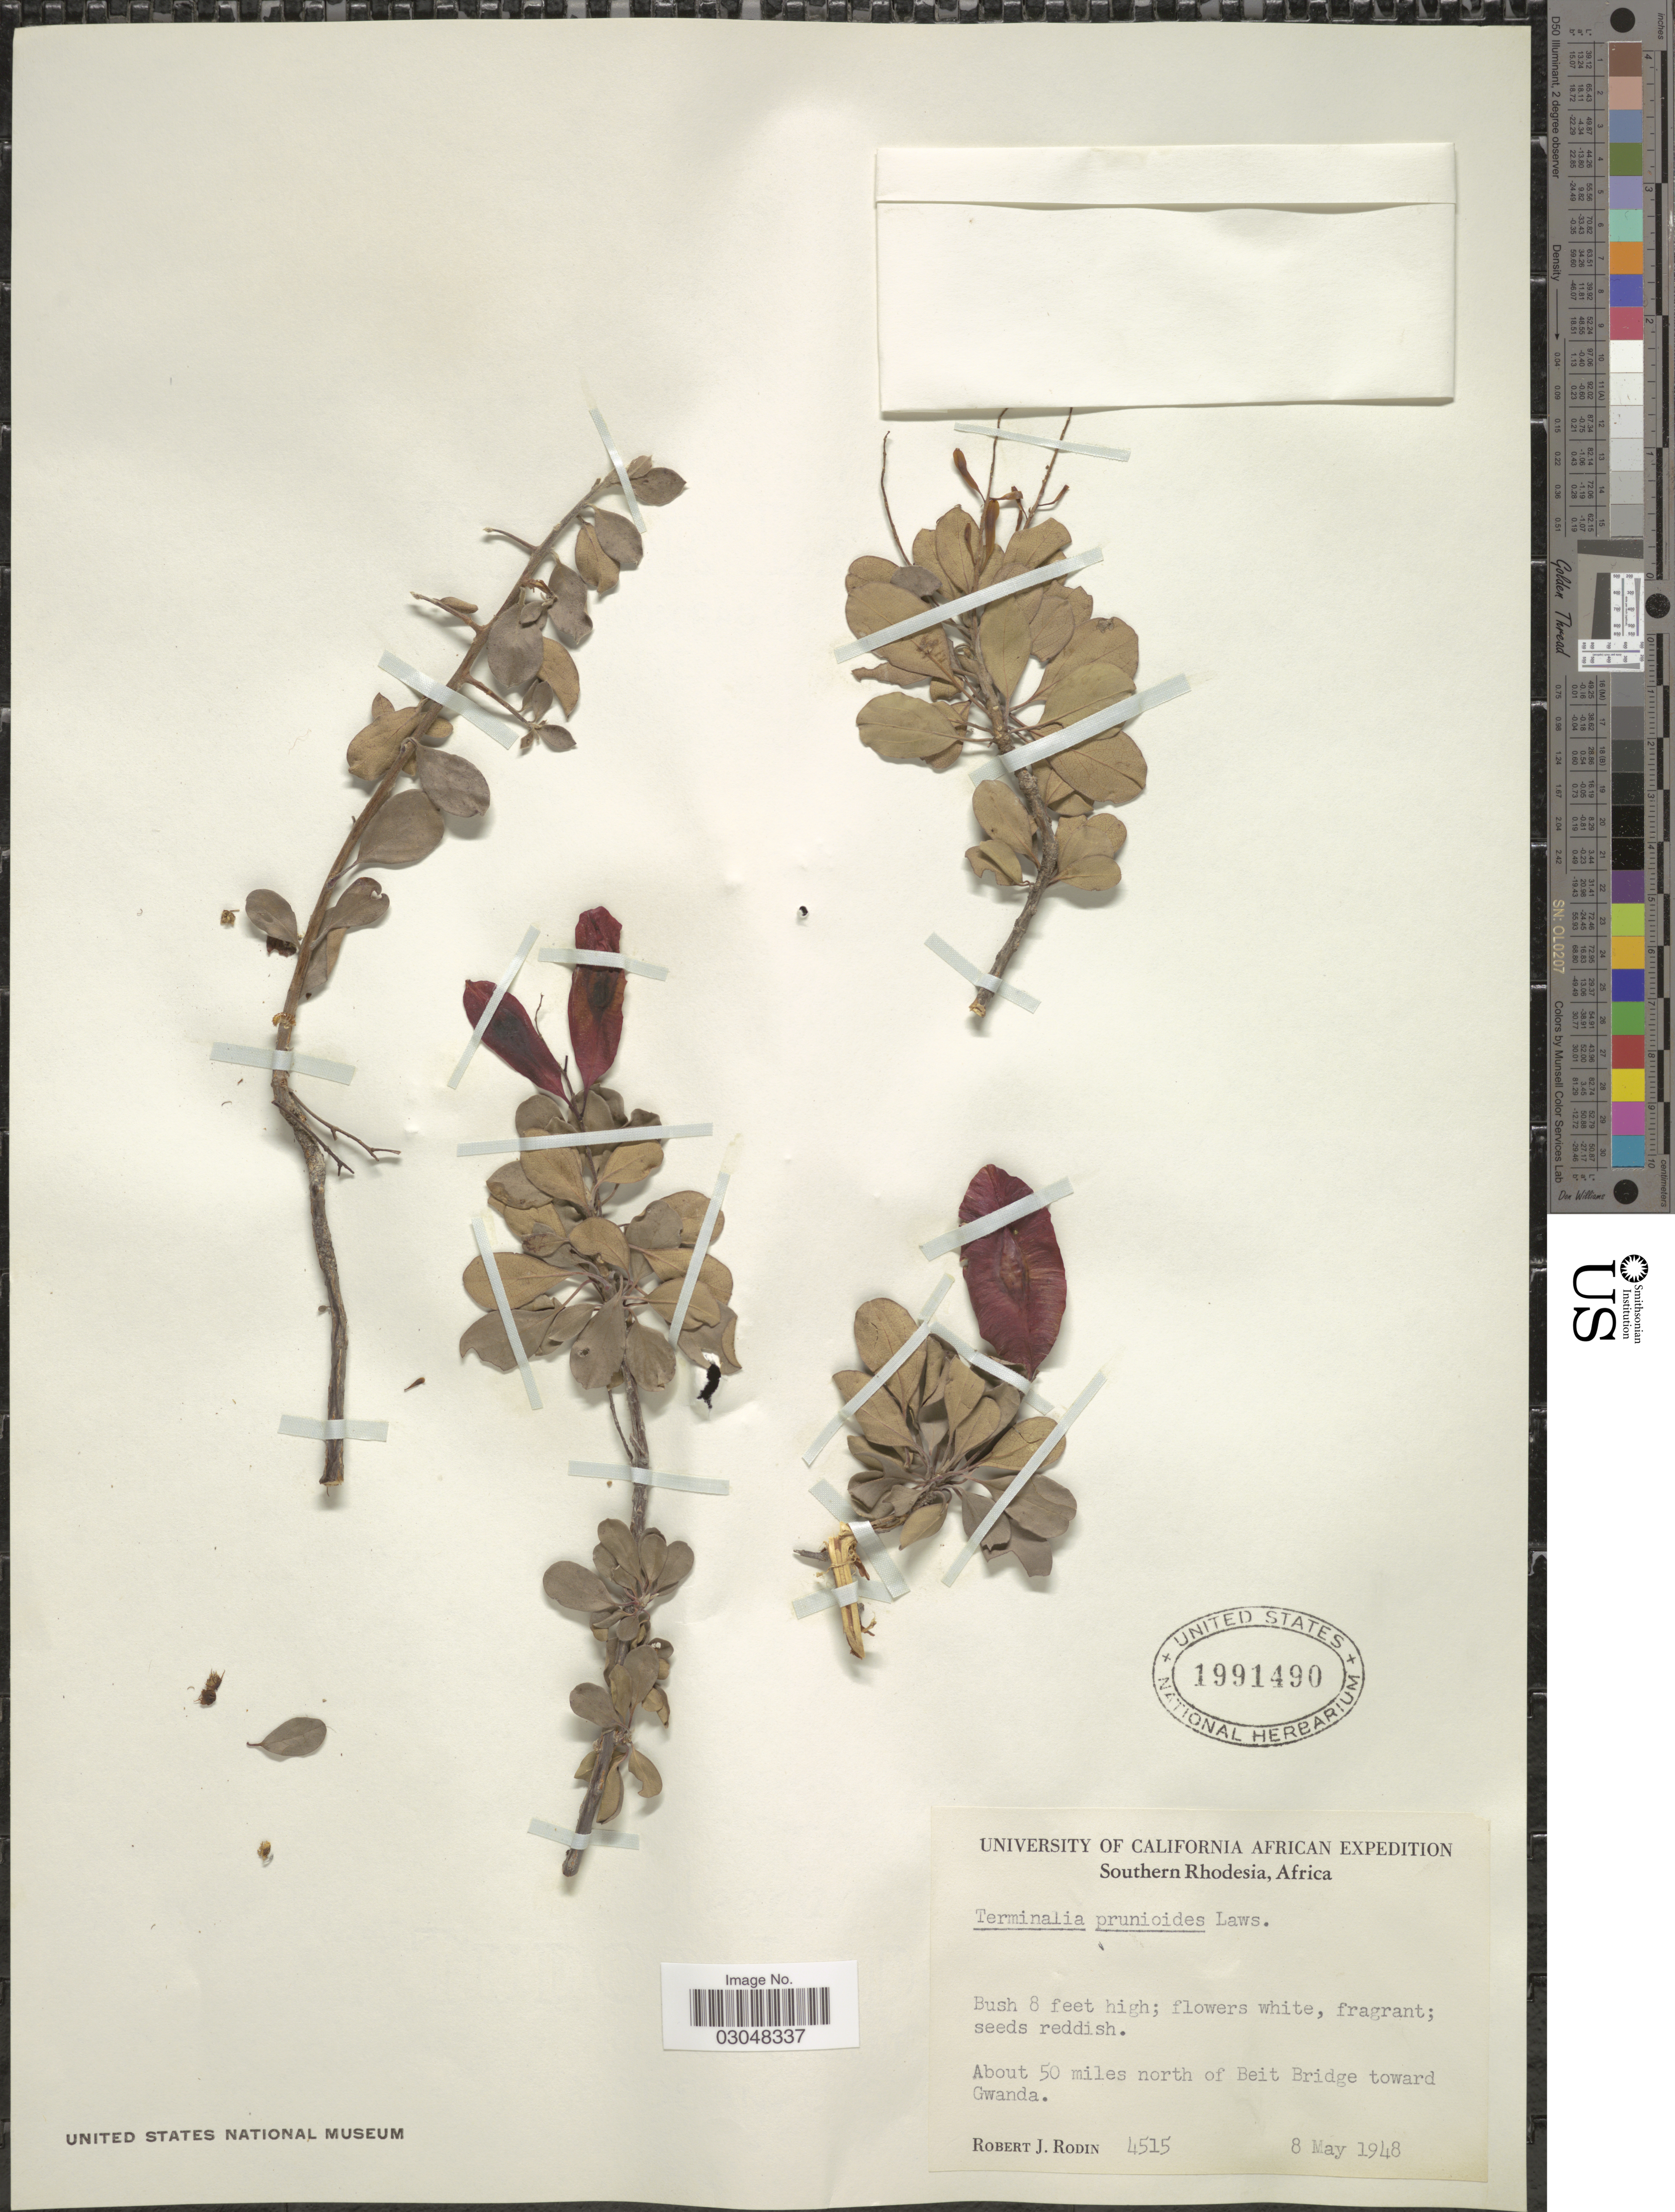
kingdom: Plantae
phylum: Tracheophyta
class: Magnoliopsida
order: Myrtales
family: Combretaceae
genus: Terminalia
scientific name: Terminalia prunioides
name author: M.A. Lawson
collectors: R. J. Rodin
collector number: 4515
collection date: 1948-05-08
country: Zimbabwe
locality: Southern Rhodesia. About 50 miles north of Beit Bridge toward Gwanda.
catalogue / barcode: US 1991490